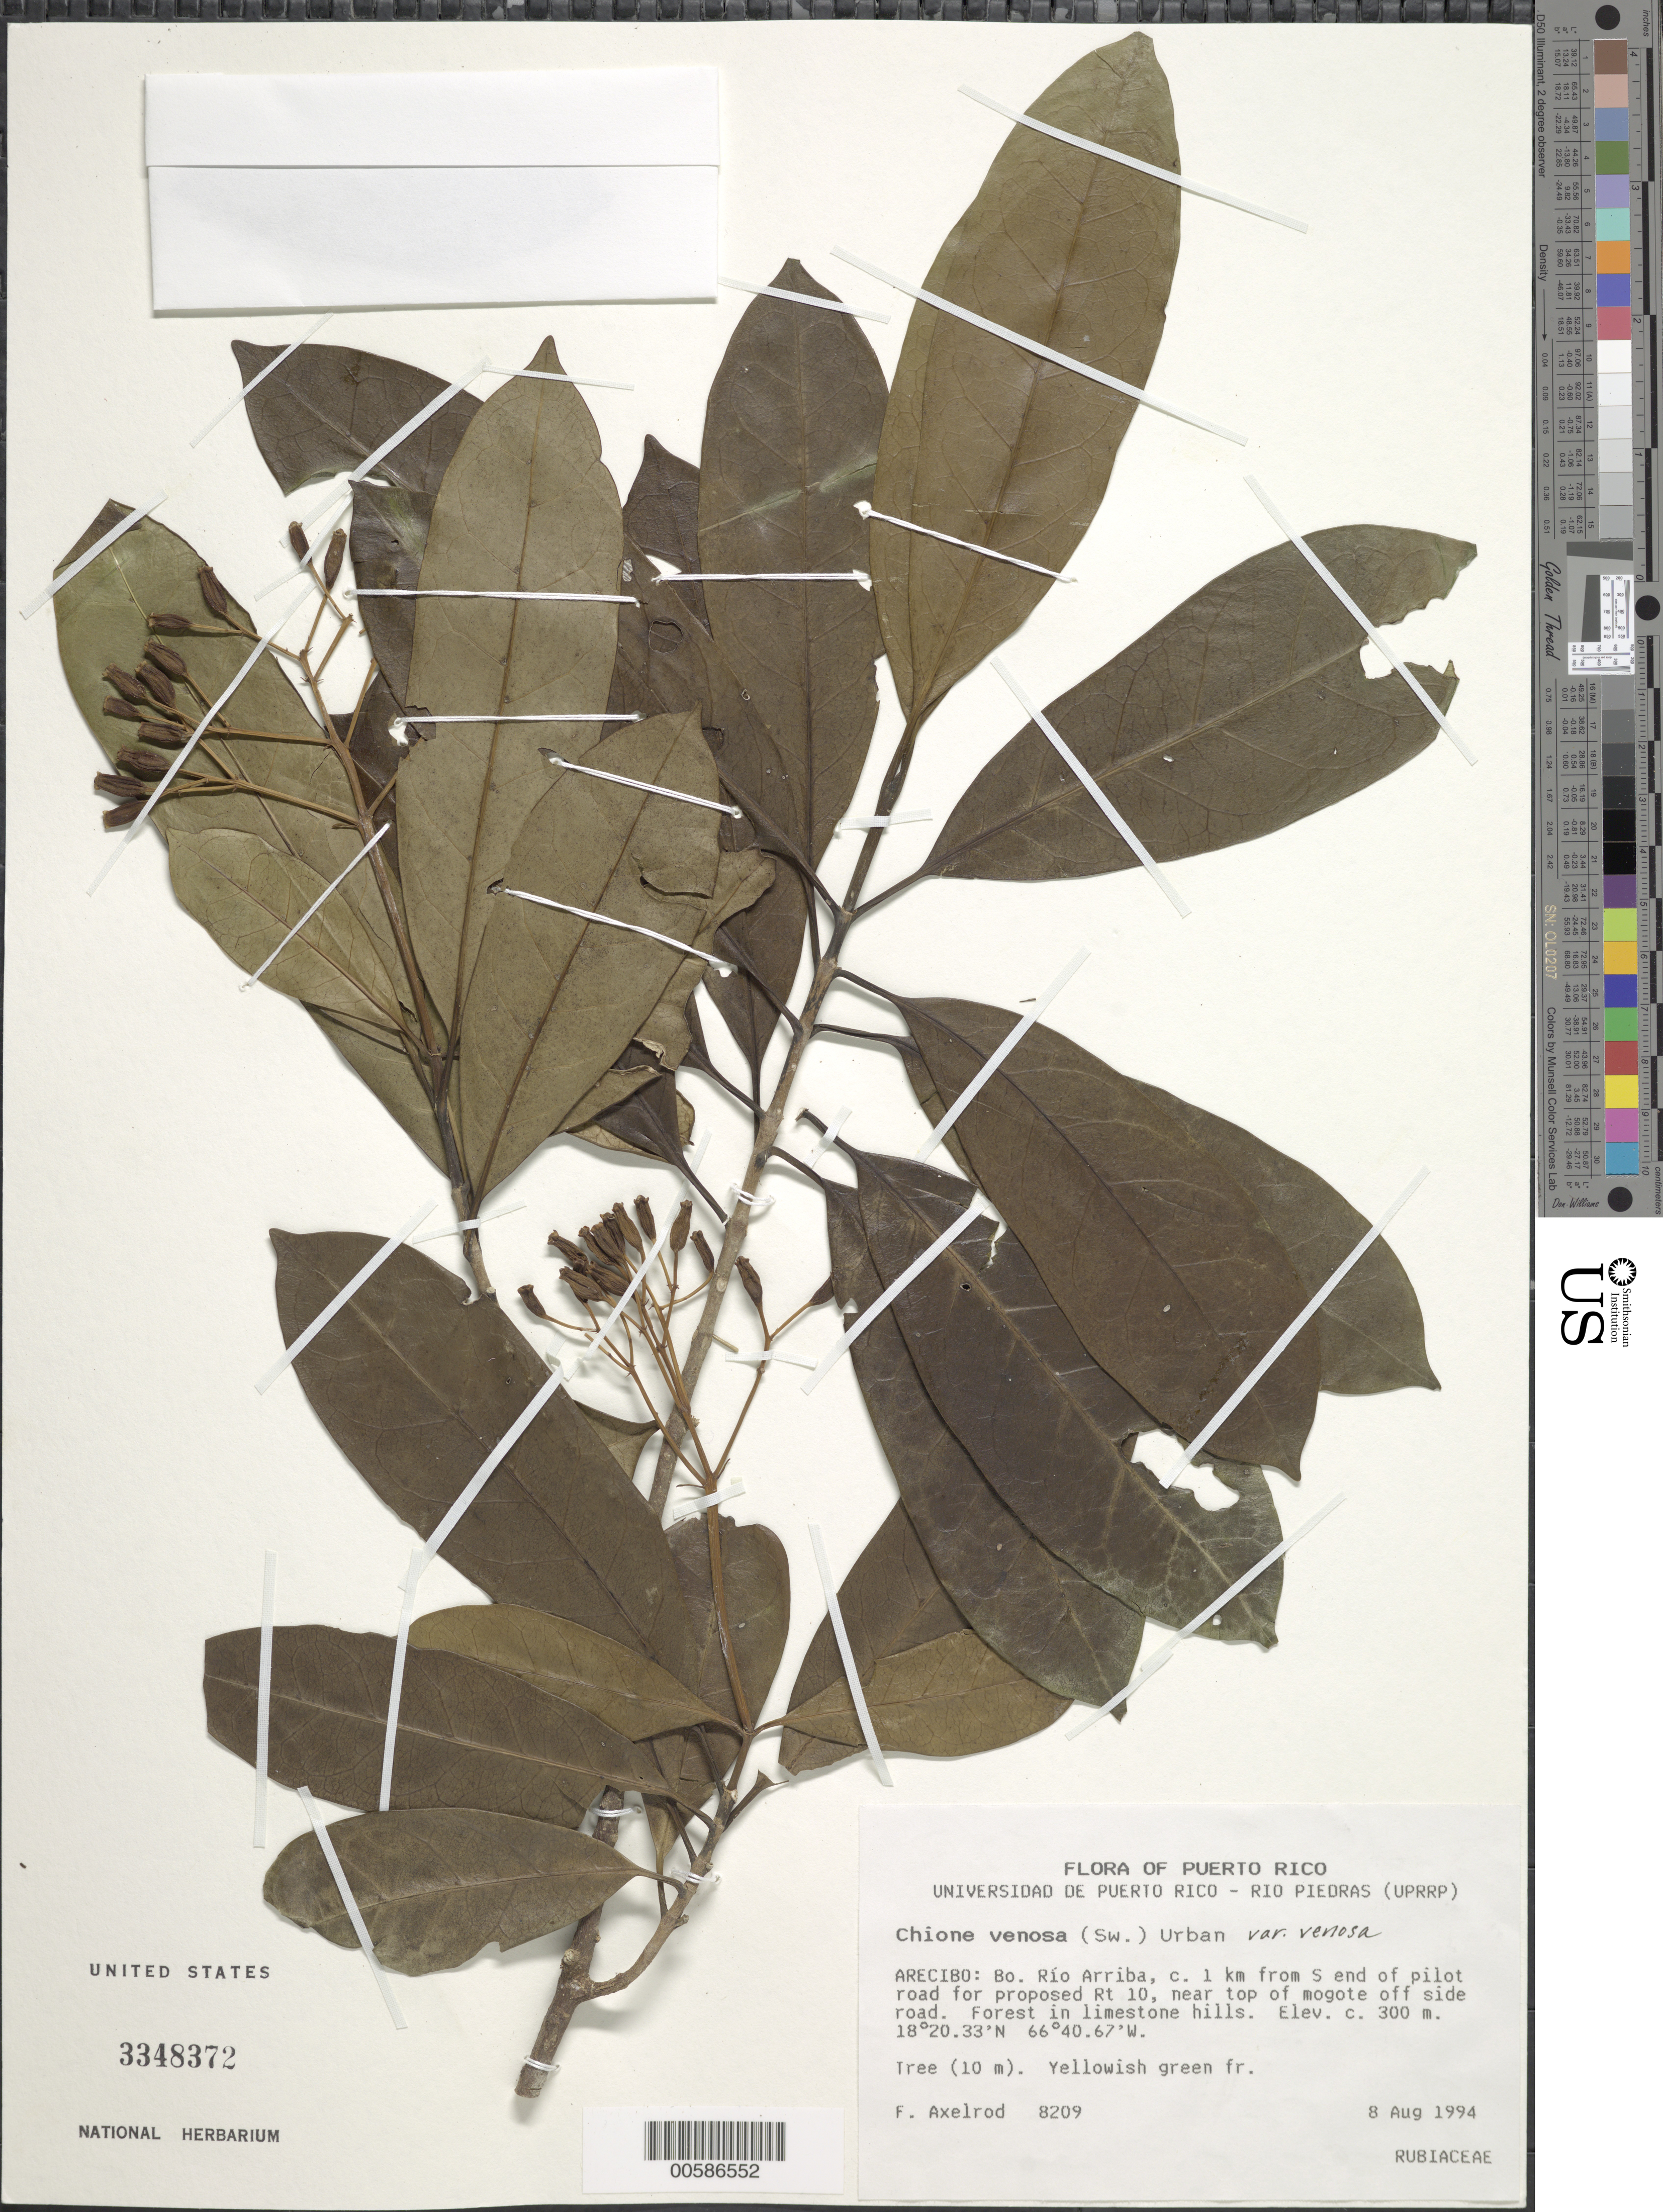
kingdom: Plantae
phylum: Tracheophyta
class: Magnoliopsida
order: Gentianales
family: Rubiaceae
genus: Chione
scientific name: Chione venosa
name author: (Sw.) Urb.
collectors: F. S. Axelrod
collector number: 8209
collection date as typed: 08 Aug 1994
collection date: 1994-08-08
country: Puerto RIco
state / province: Arecibo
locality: Arecibo: Bo. Río Arriba, ca. 1 km from S end of pilot road.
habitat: Forest in limestone hills.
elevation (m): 300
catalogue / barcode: US 3348372